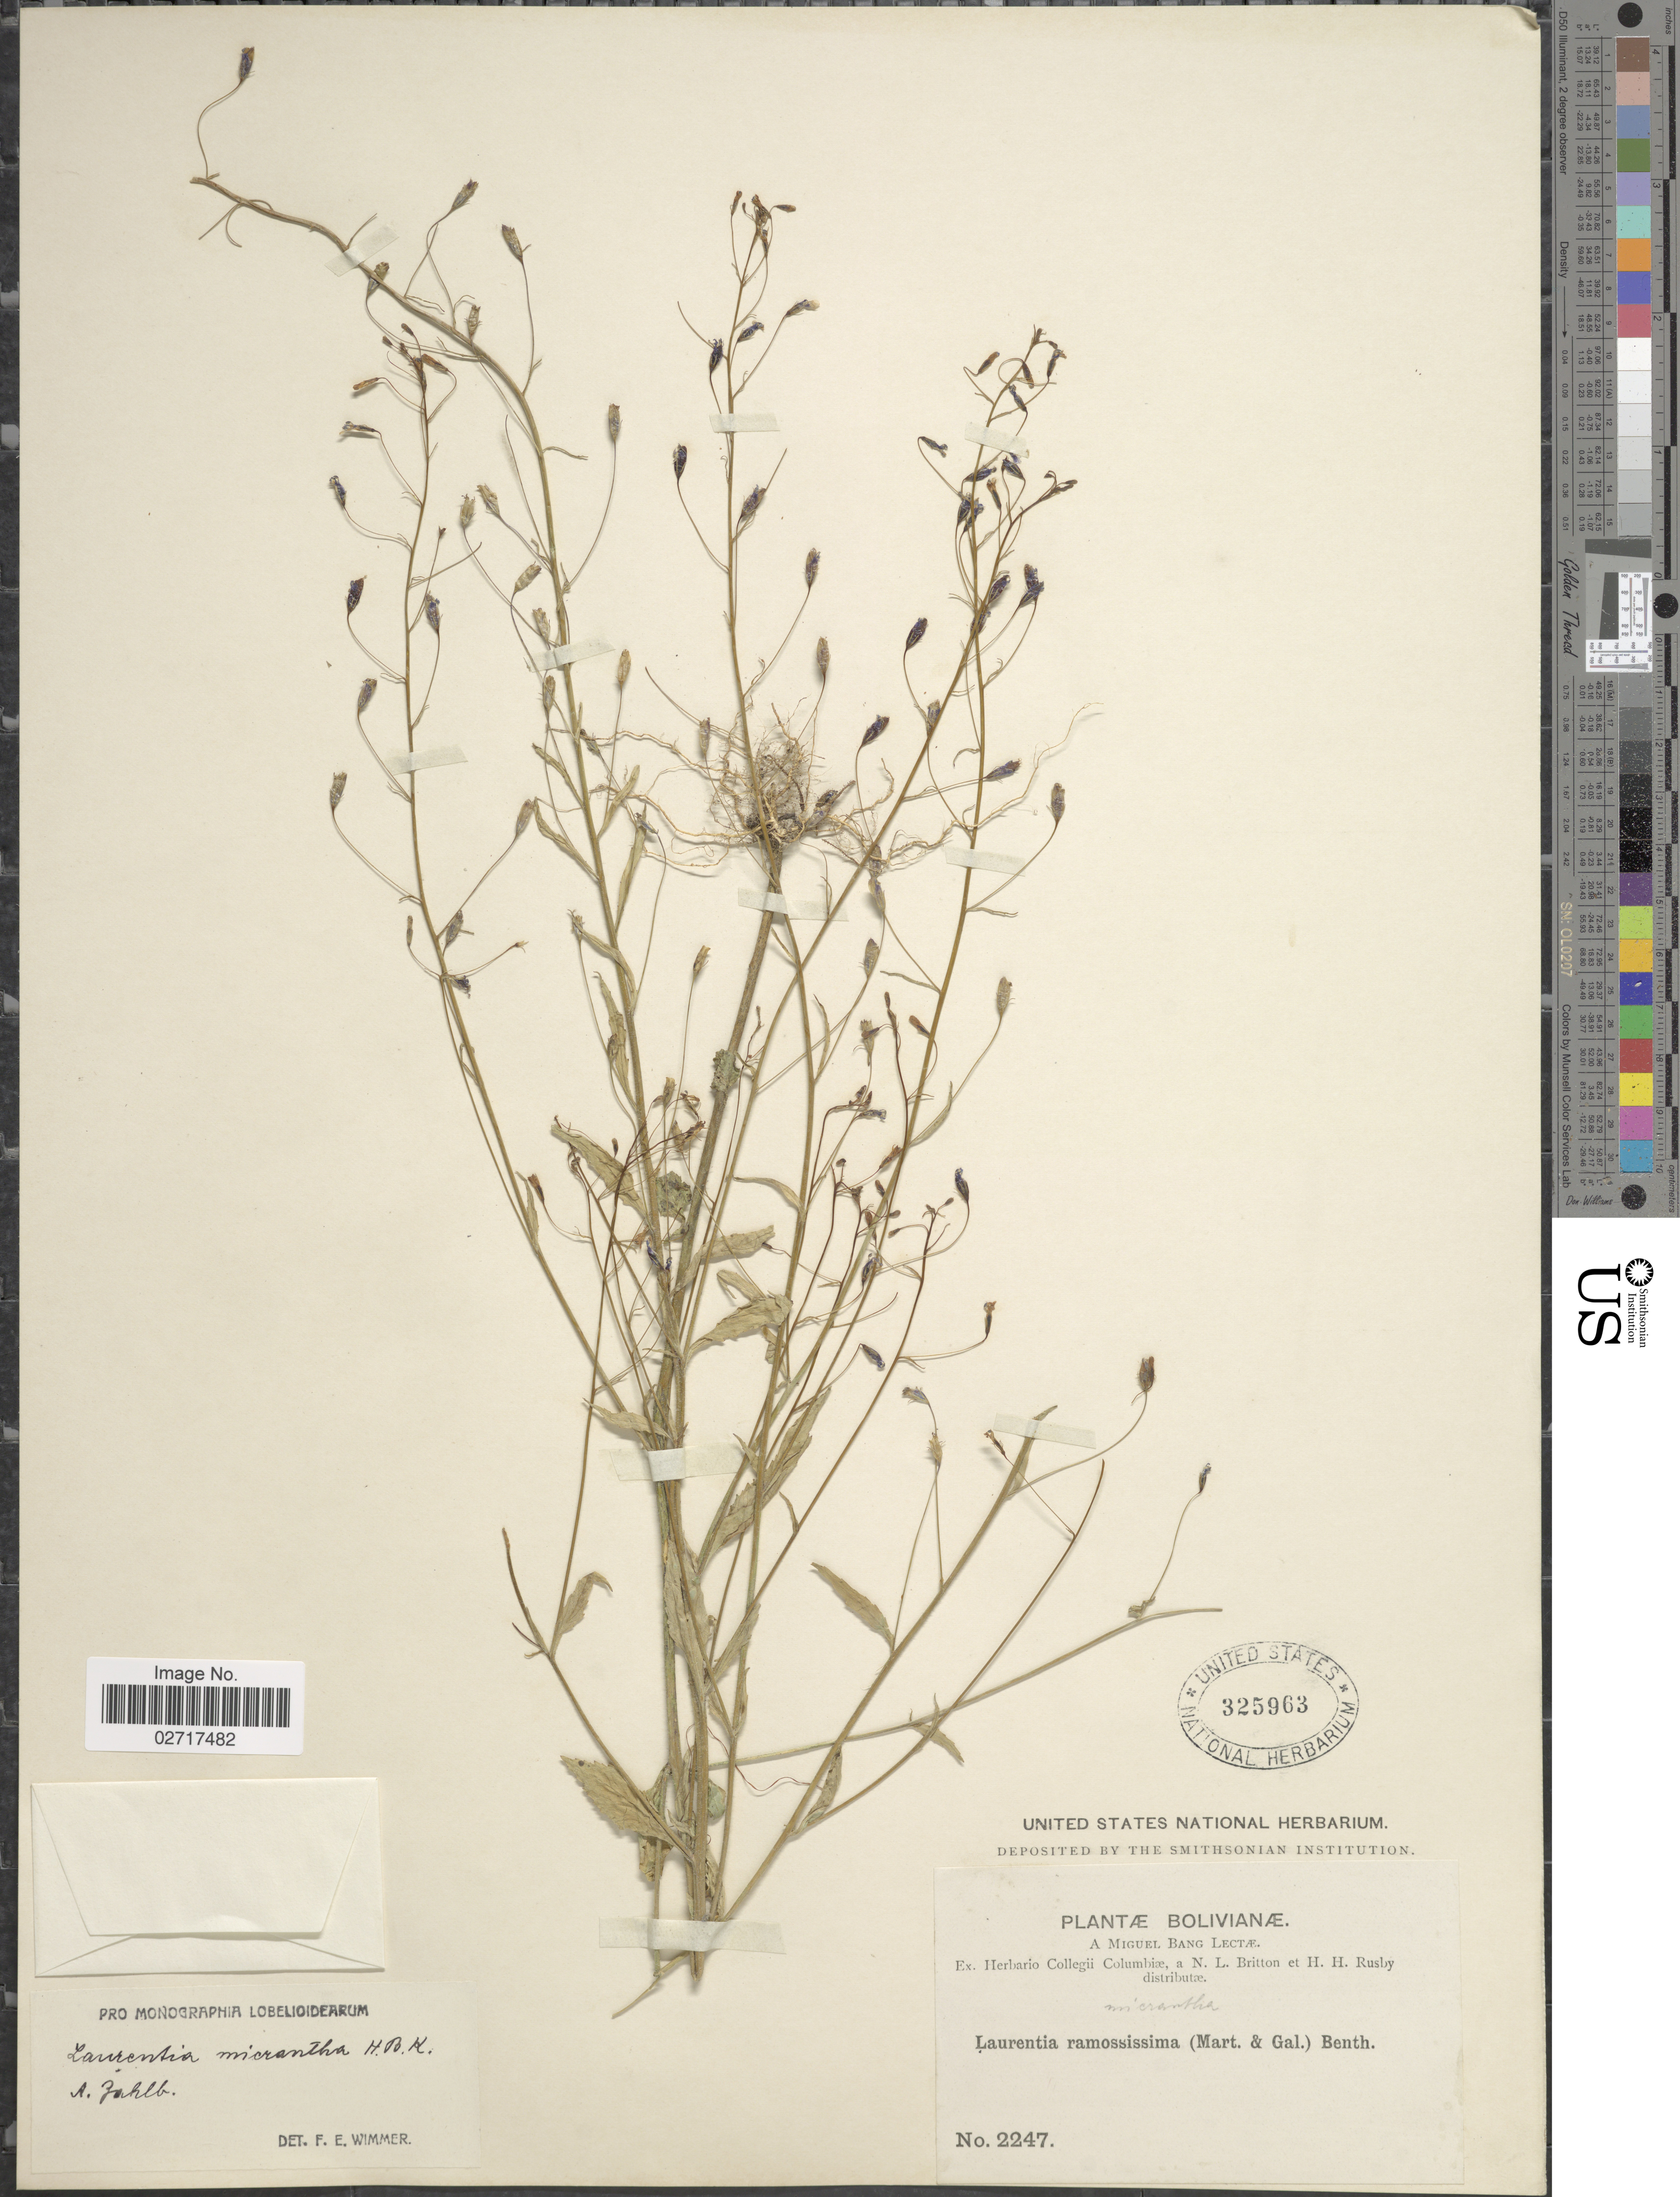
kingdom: Plantae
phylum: Tracheophyta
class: Magnoliopsida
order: Asterales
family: Campanulaceae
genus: Diastatea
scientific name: Diastatea micrantha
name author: (Kunth) McVaugh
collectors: M. Bang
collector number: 2247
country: Bolivia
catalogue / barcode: US 325963